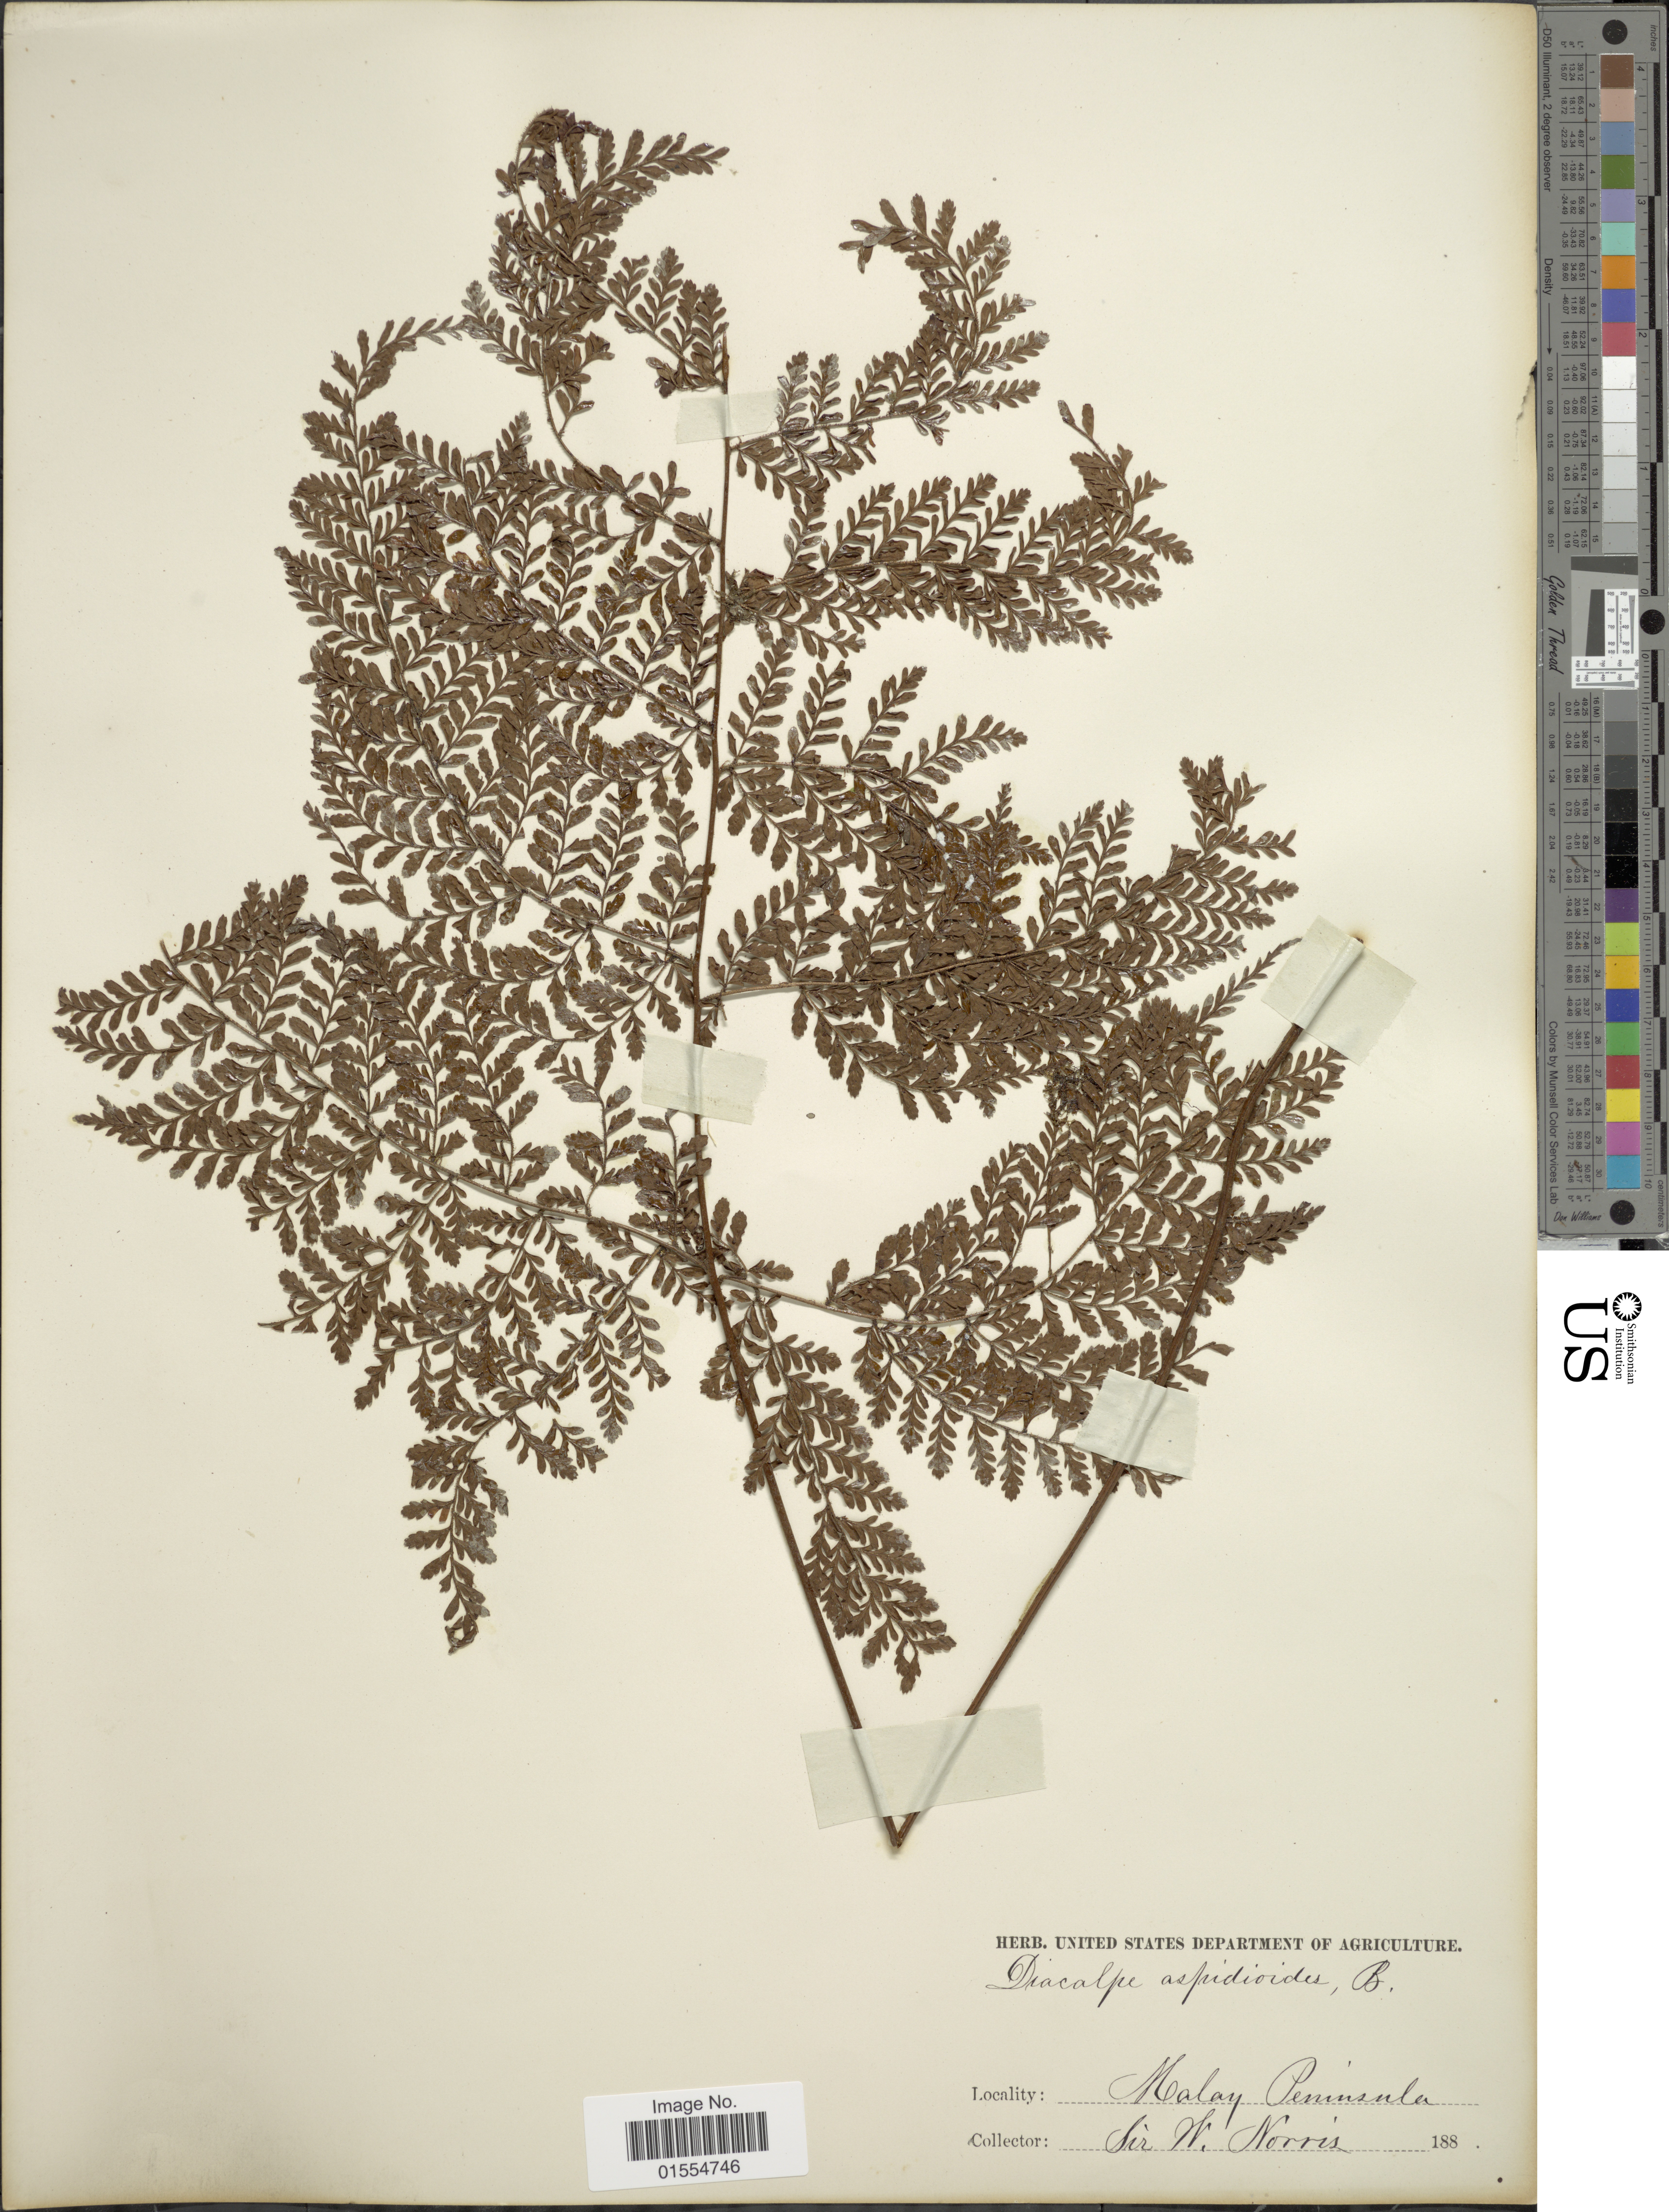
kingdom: Plantae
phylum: Tracheophyta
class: Polypodiopsida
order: Polypodiales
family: Dryopteridaceae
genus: Dryopteris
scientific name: Dryopteris pseudocaenopteris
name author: (Kunze) Li Bing Zhang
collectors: W. Norris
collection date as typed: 188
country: Malaysia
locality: Malay Peninsula